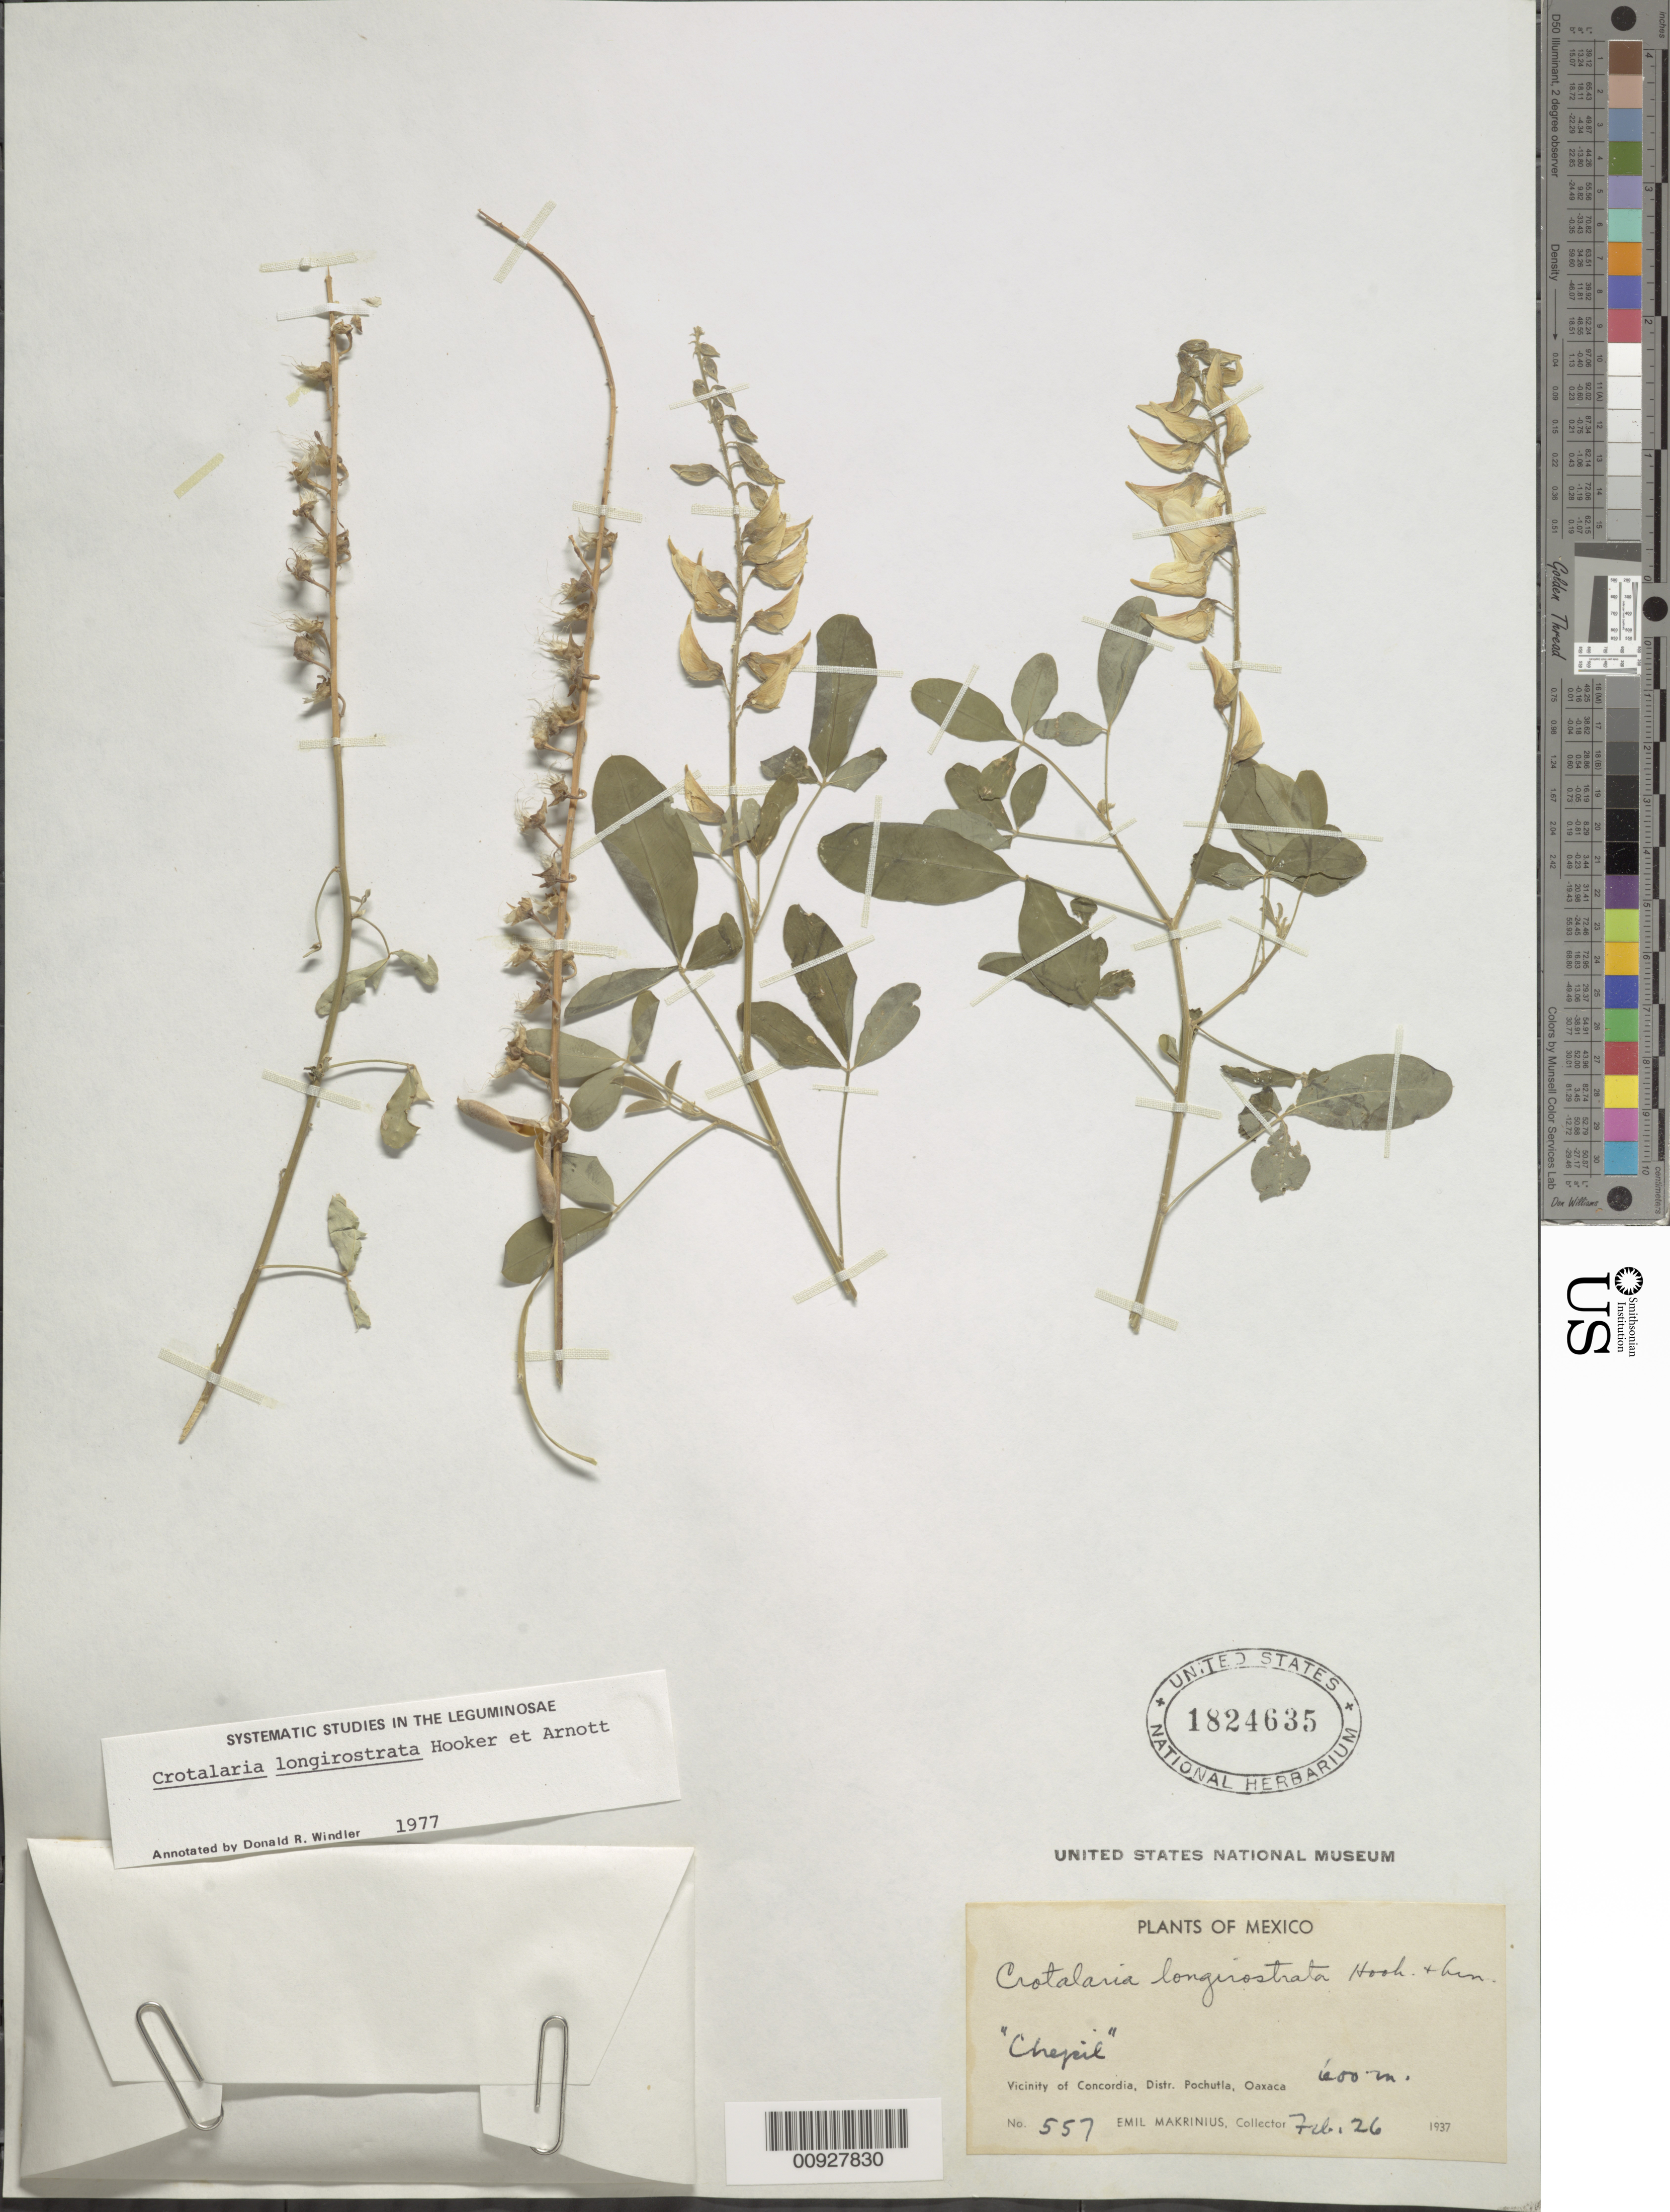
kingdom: Plantae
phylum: Tracheophyta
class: Magnoliopsida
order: Fabales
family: Fabaceae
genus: Crotalaria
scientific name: Crotalaria longirostrata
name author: Hook. & Arn.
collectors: E. Makrinius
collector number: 557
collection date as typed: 26 Feb 1937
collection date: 1937-02-26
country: Mexico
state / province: Oaxaca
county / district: Pochutla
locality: Vicinity of Concordia, Distr. Pochutla, Oaxaca.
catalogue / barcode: US 1824635